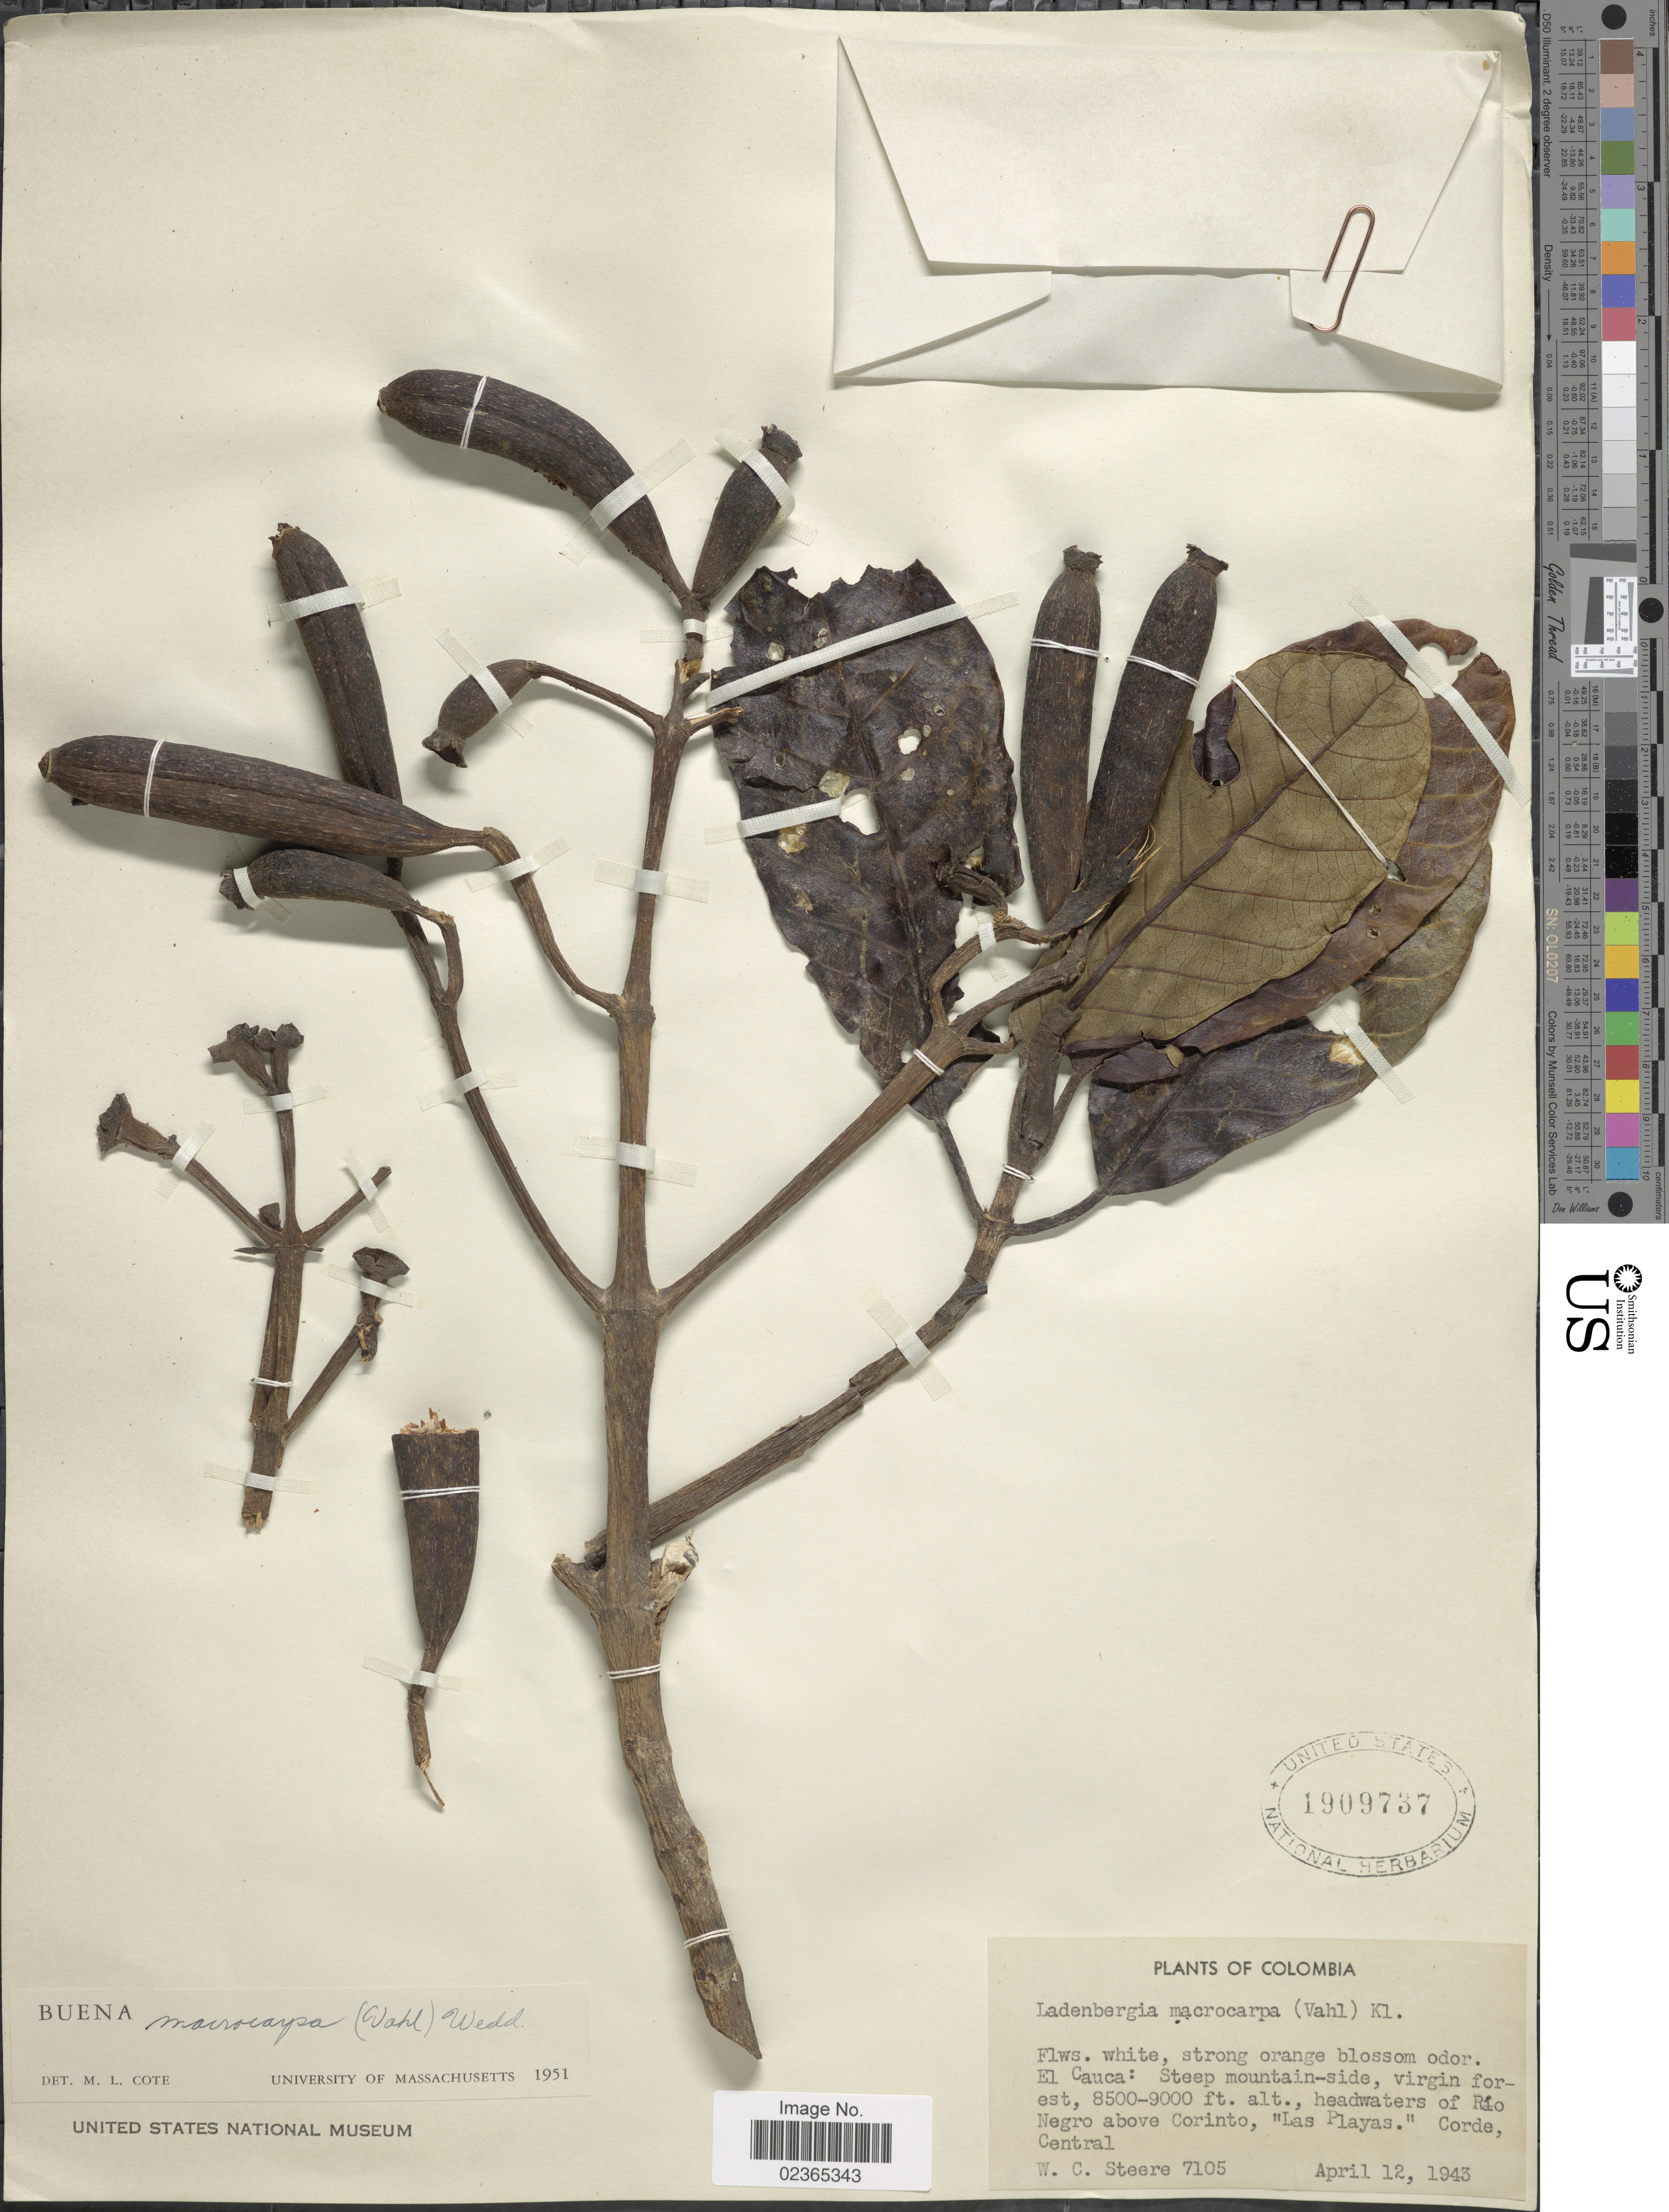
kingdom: Plantae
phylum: Tracheophyta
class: Magnoliopsida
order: Gentianales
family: Rubiaceae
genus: Ladenbergia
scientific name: Ladenbergia macrocarpa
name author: (Vahl) Klotzsch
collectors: W. C. Steere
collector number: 7105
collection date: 1943-04-12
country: Colombia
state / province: Cauca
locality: El Cauca: Steep mountain-side, virgin forest, headwaters of Rio Negro above Corinto, "Las Playas." Corde, Central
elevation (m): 2591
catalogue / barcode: US 1909737